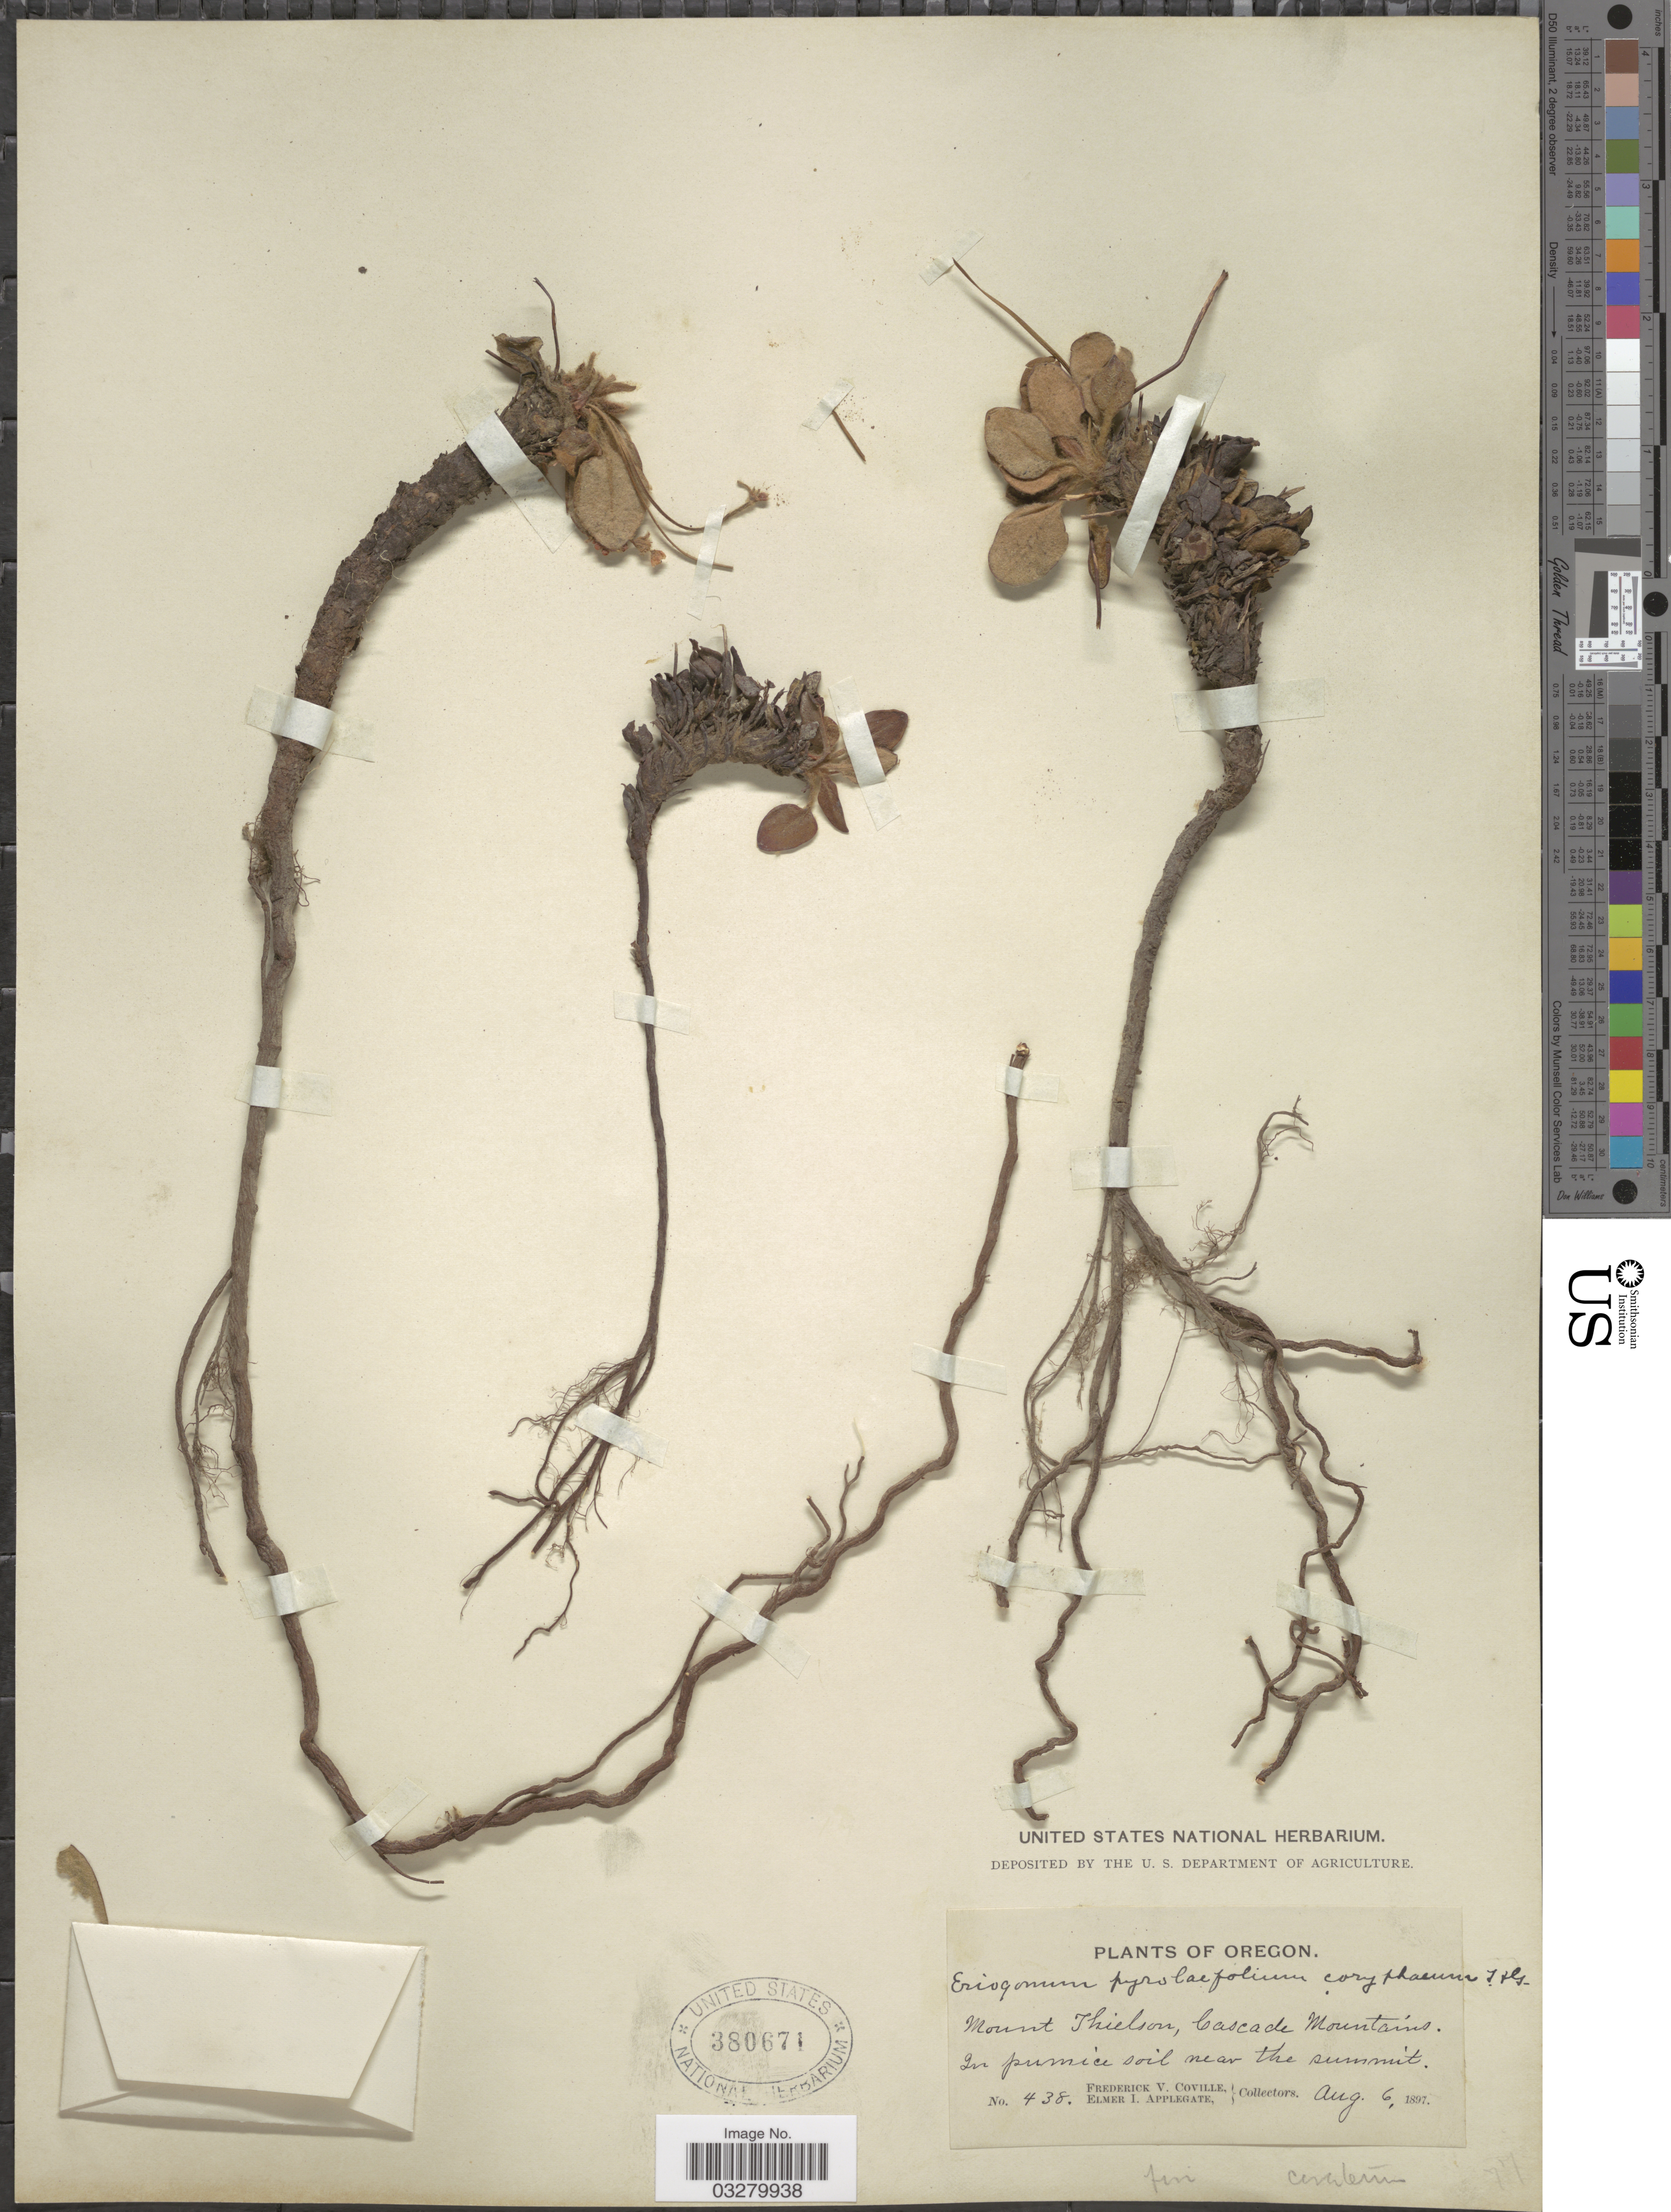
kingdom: Plantae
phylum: Tracheophyta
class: Magnoliopsida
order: Caryophyllales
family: Polygonaceae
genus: Eriogonum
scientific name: Eriogonum pyrolifolium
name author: Hook.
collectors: F. V. Coville & E. I. Applegate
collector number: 438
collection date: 1897-08-06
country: United States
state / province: Oregon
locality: Mount Thielson, Cascade Mountains.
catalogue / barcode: US 380671